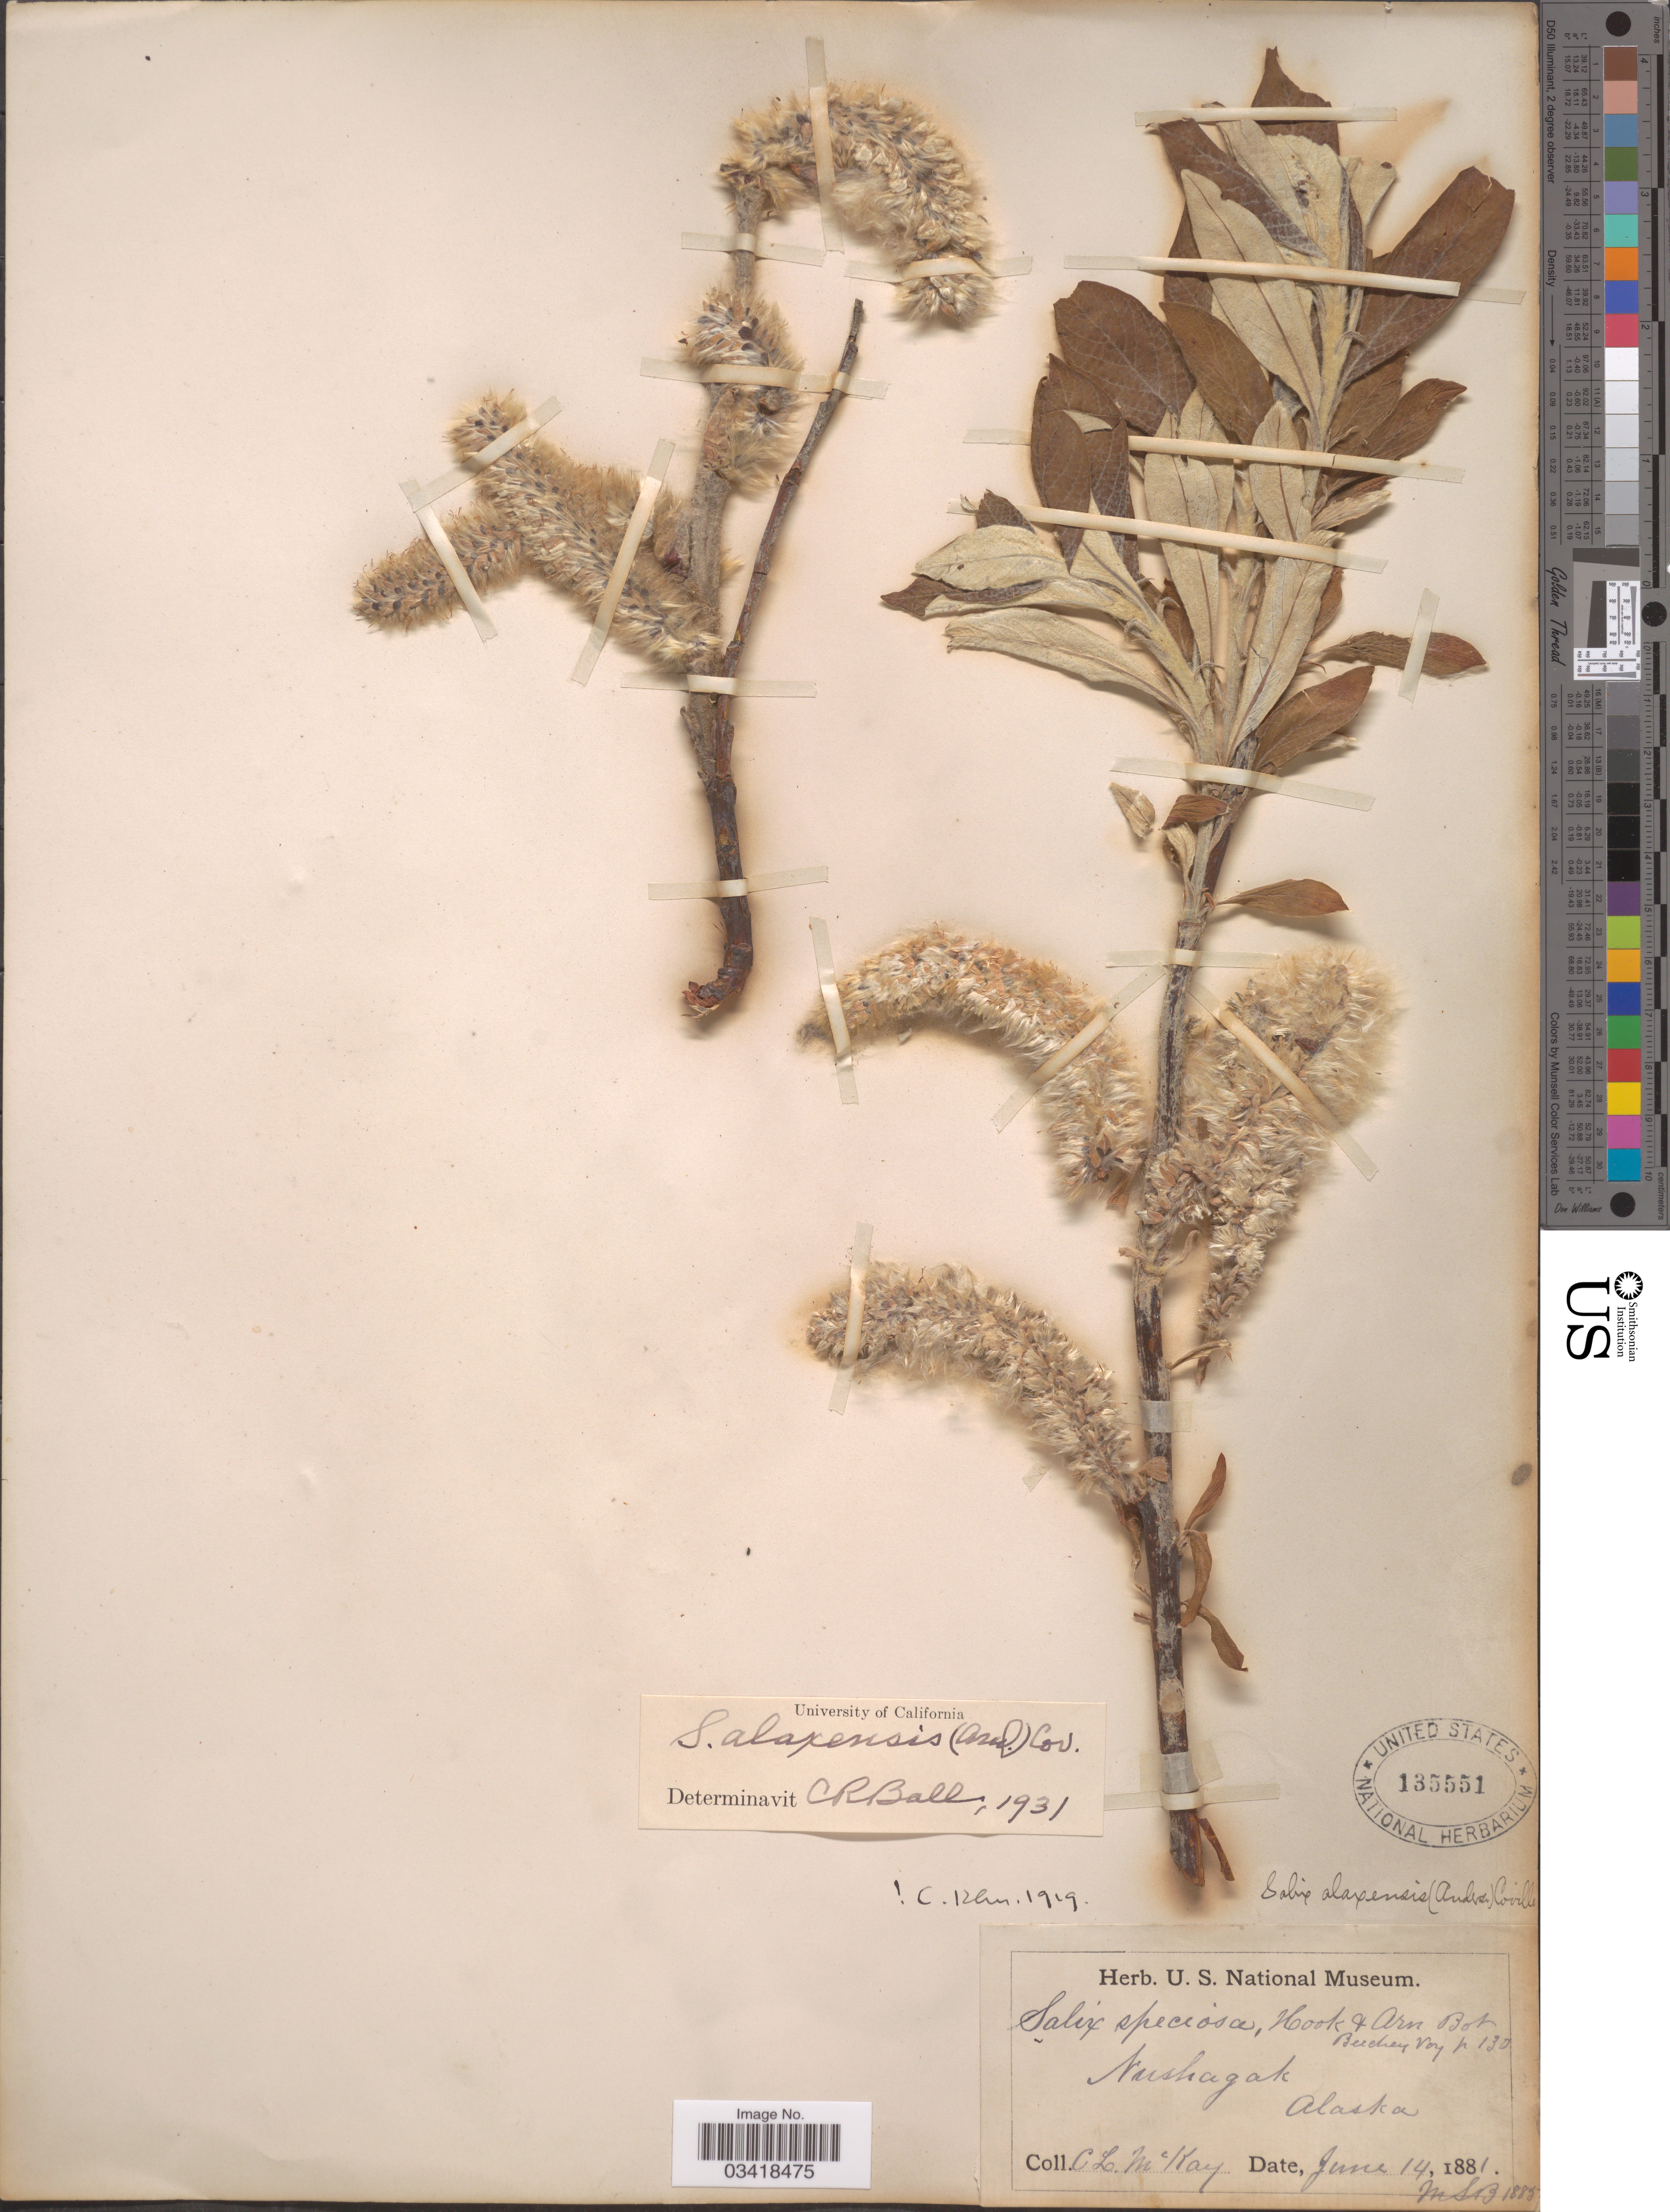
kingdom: Plantae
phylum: Tracheophyta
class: Magnoliopsida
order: Malpighiales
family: Salicaceae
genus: Salix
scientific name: Salix alaxensis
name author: (Andersson) Coville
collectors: C. McKay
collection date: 1881-06-14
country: United States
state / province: Alaska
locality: Nushagak.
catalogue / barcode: US 135551